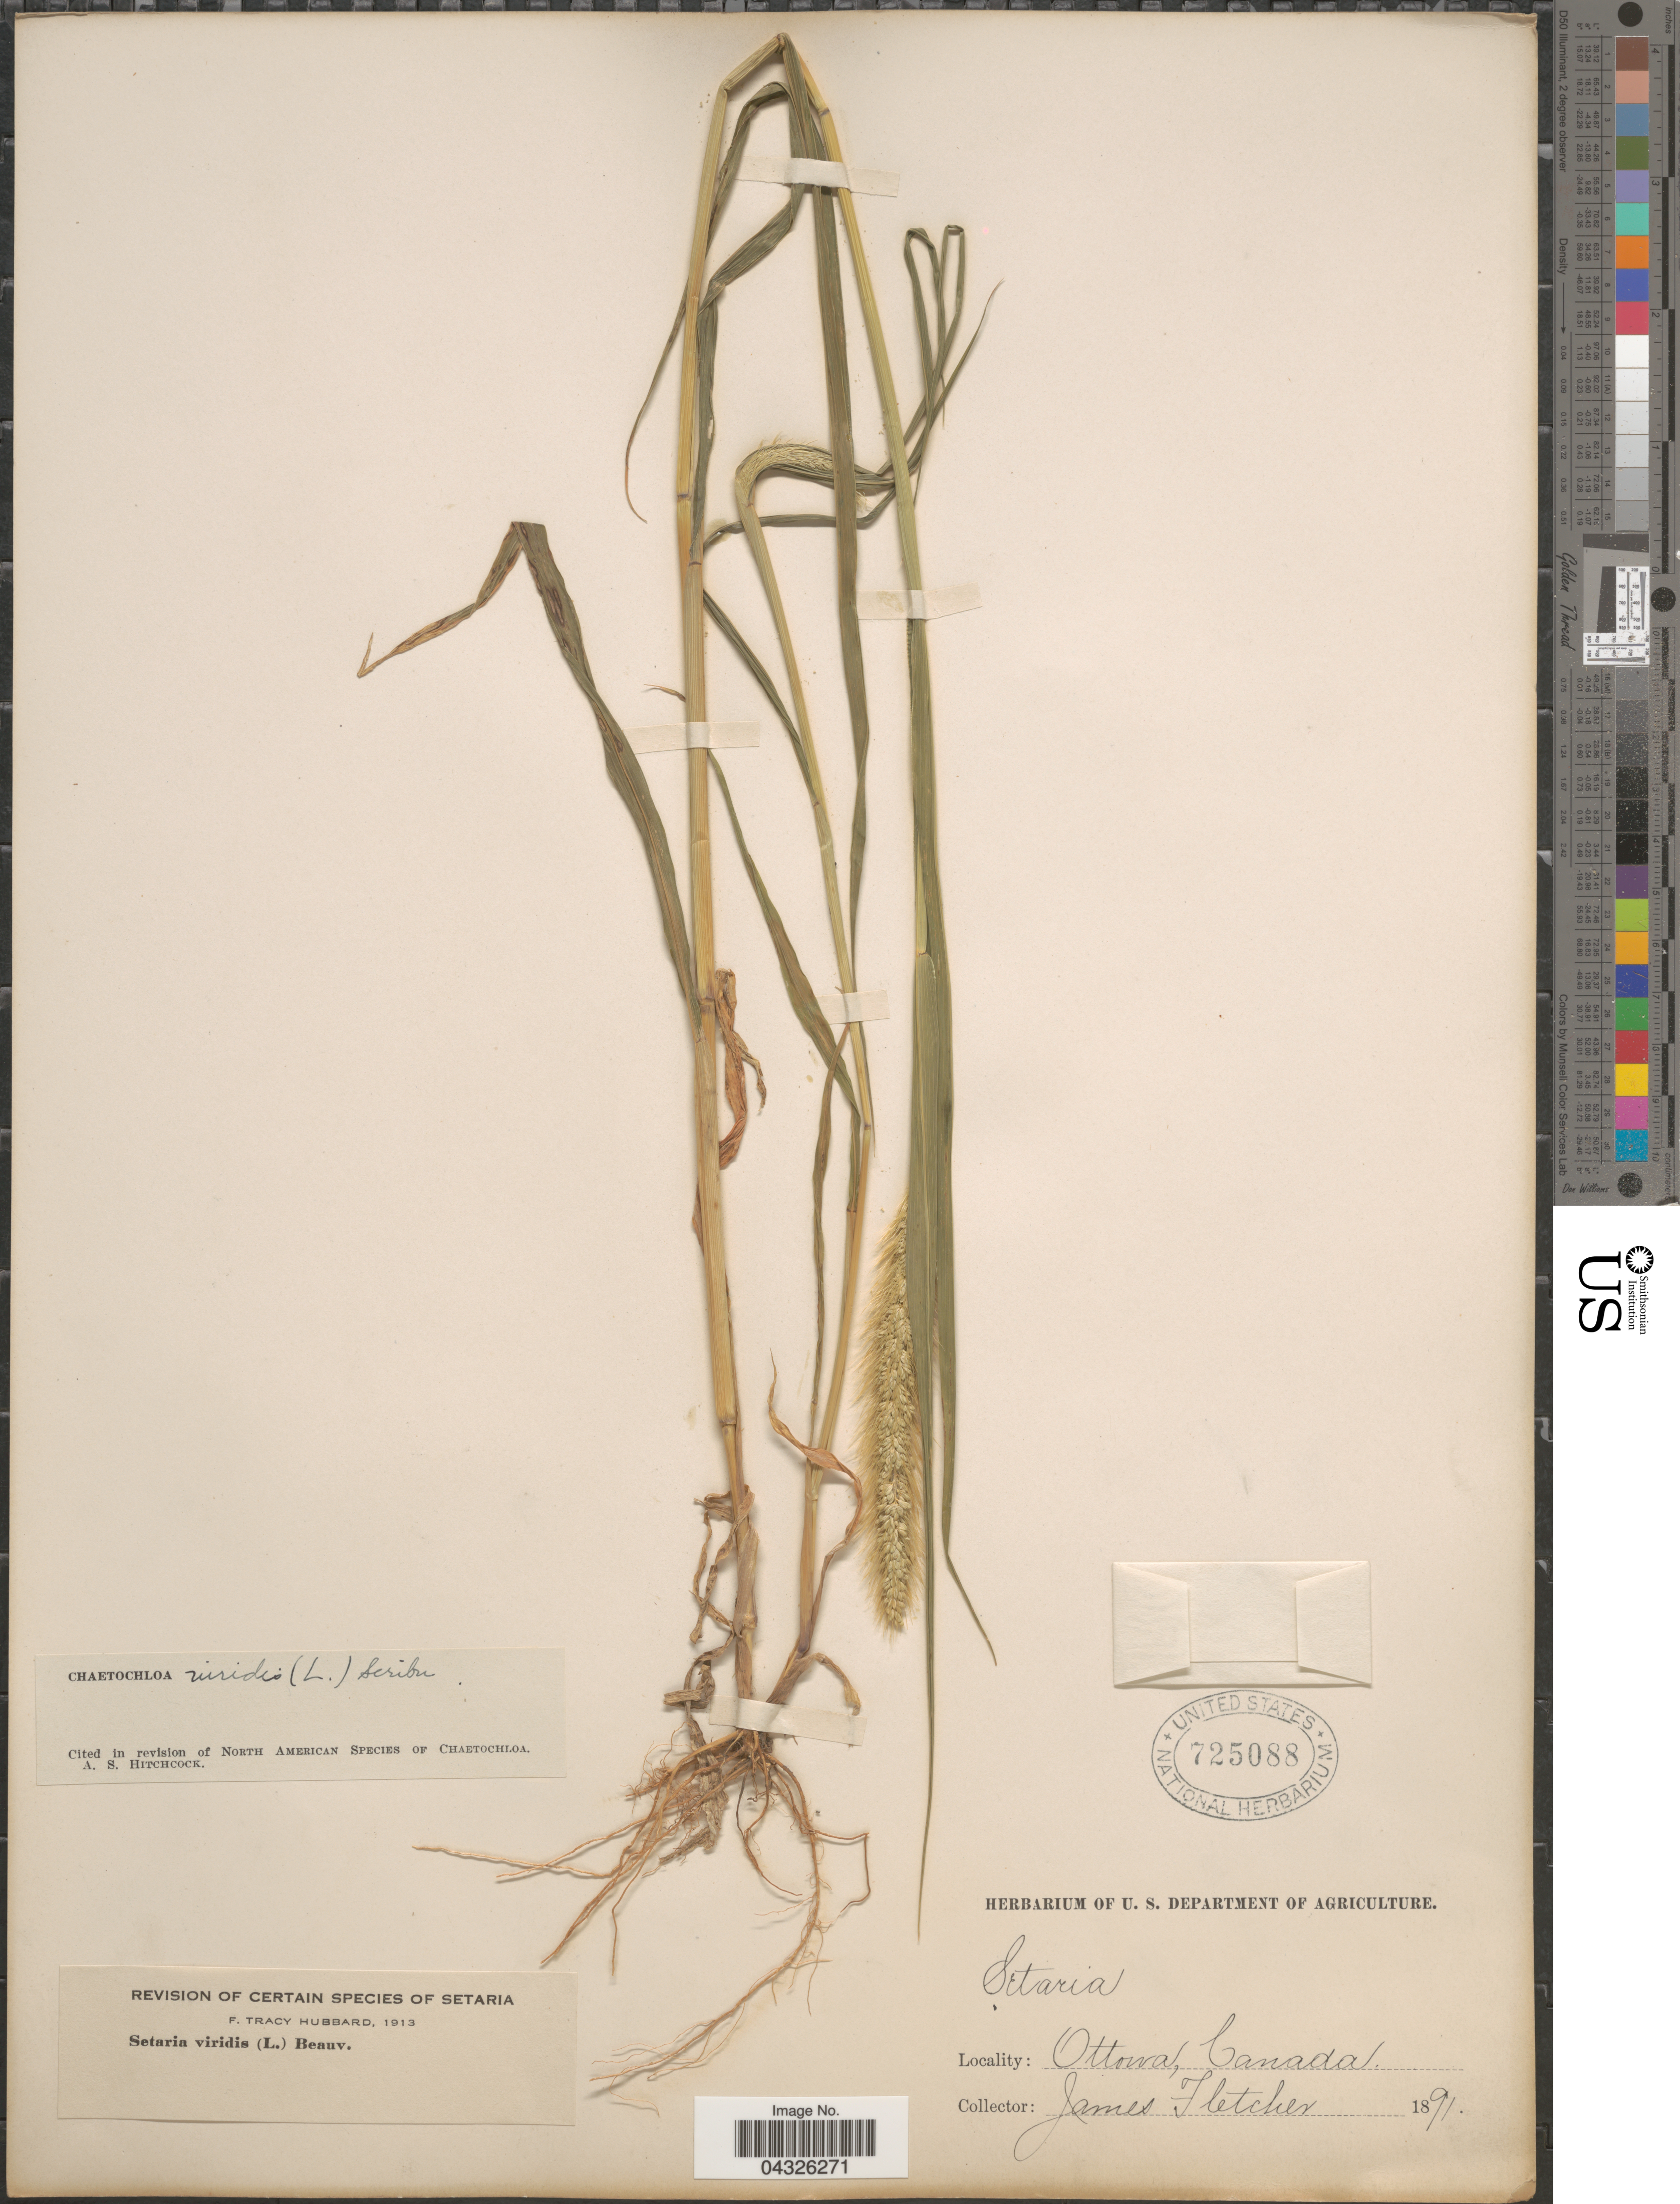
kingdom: Plantae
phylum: Tracheophyta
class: Liliopsida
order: Poales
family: Poaceae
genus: Setaria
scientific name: Setaria viridis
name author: (L.) P. Beauv.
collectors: J. Fletcher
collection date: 1891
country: Canada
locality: Ottawa.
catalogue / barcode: US 725088